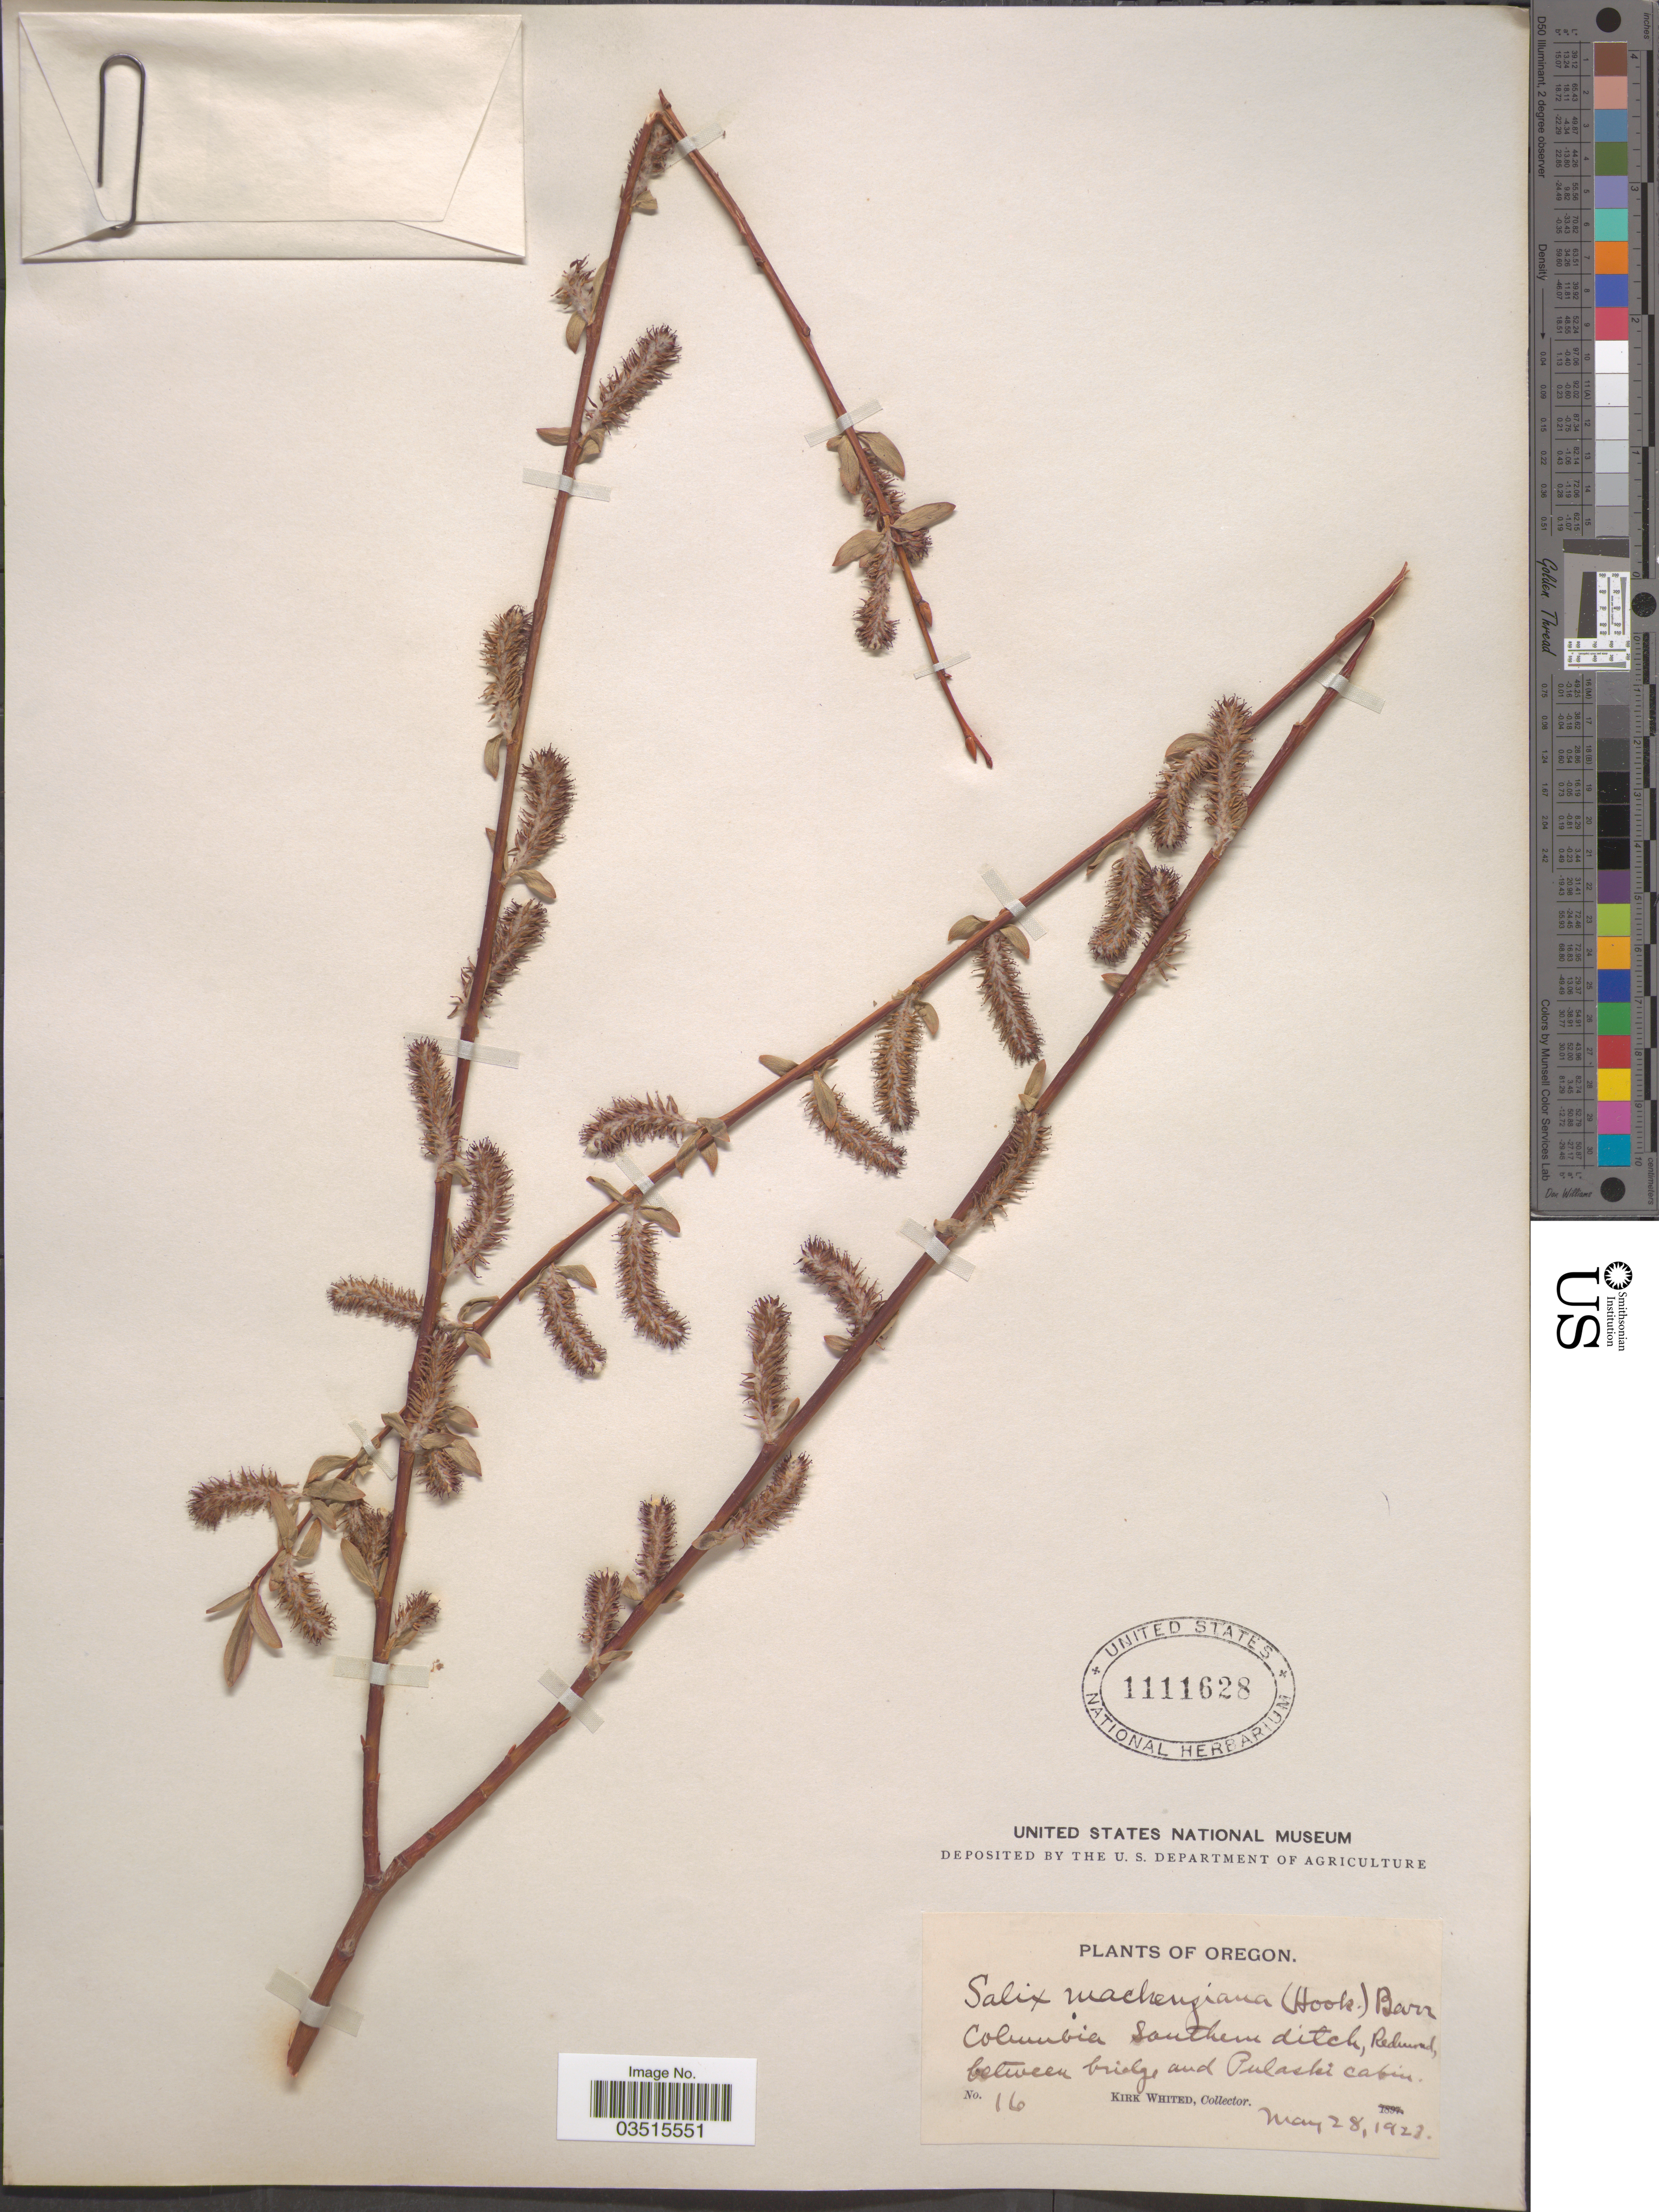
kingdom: Plantae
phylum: Tracheophyta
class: Magnoliopsida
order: Malpighiales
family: Salicaceae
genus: Salix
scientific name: Salix mackenziana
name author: (Hook.) Barratt ex Hook.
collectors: K. Whited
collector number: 16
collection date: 1923-05-28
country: United States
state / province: Oregon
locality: Columbia Southern ditch, Redmond between bridge and Pulaski cabin.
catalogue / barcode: US 1111628